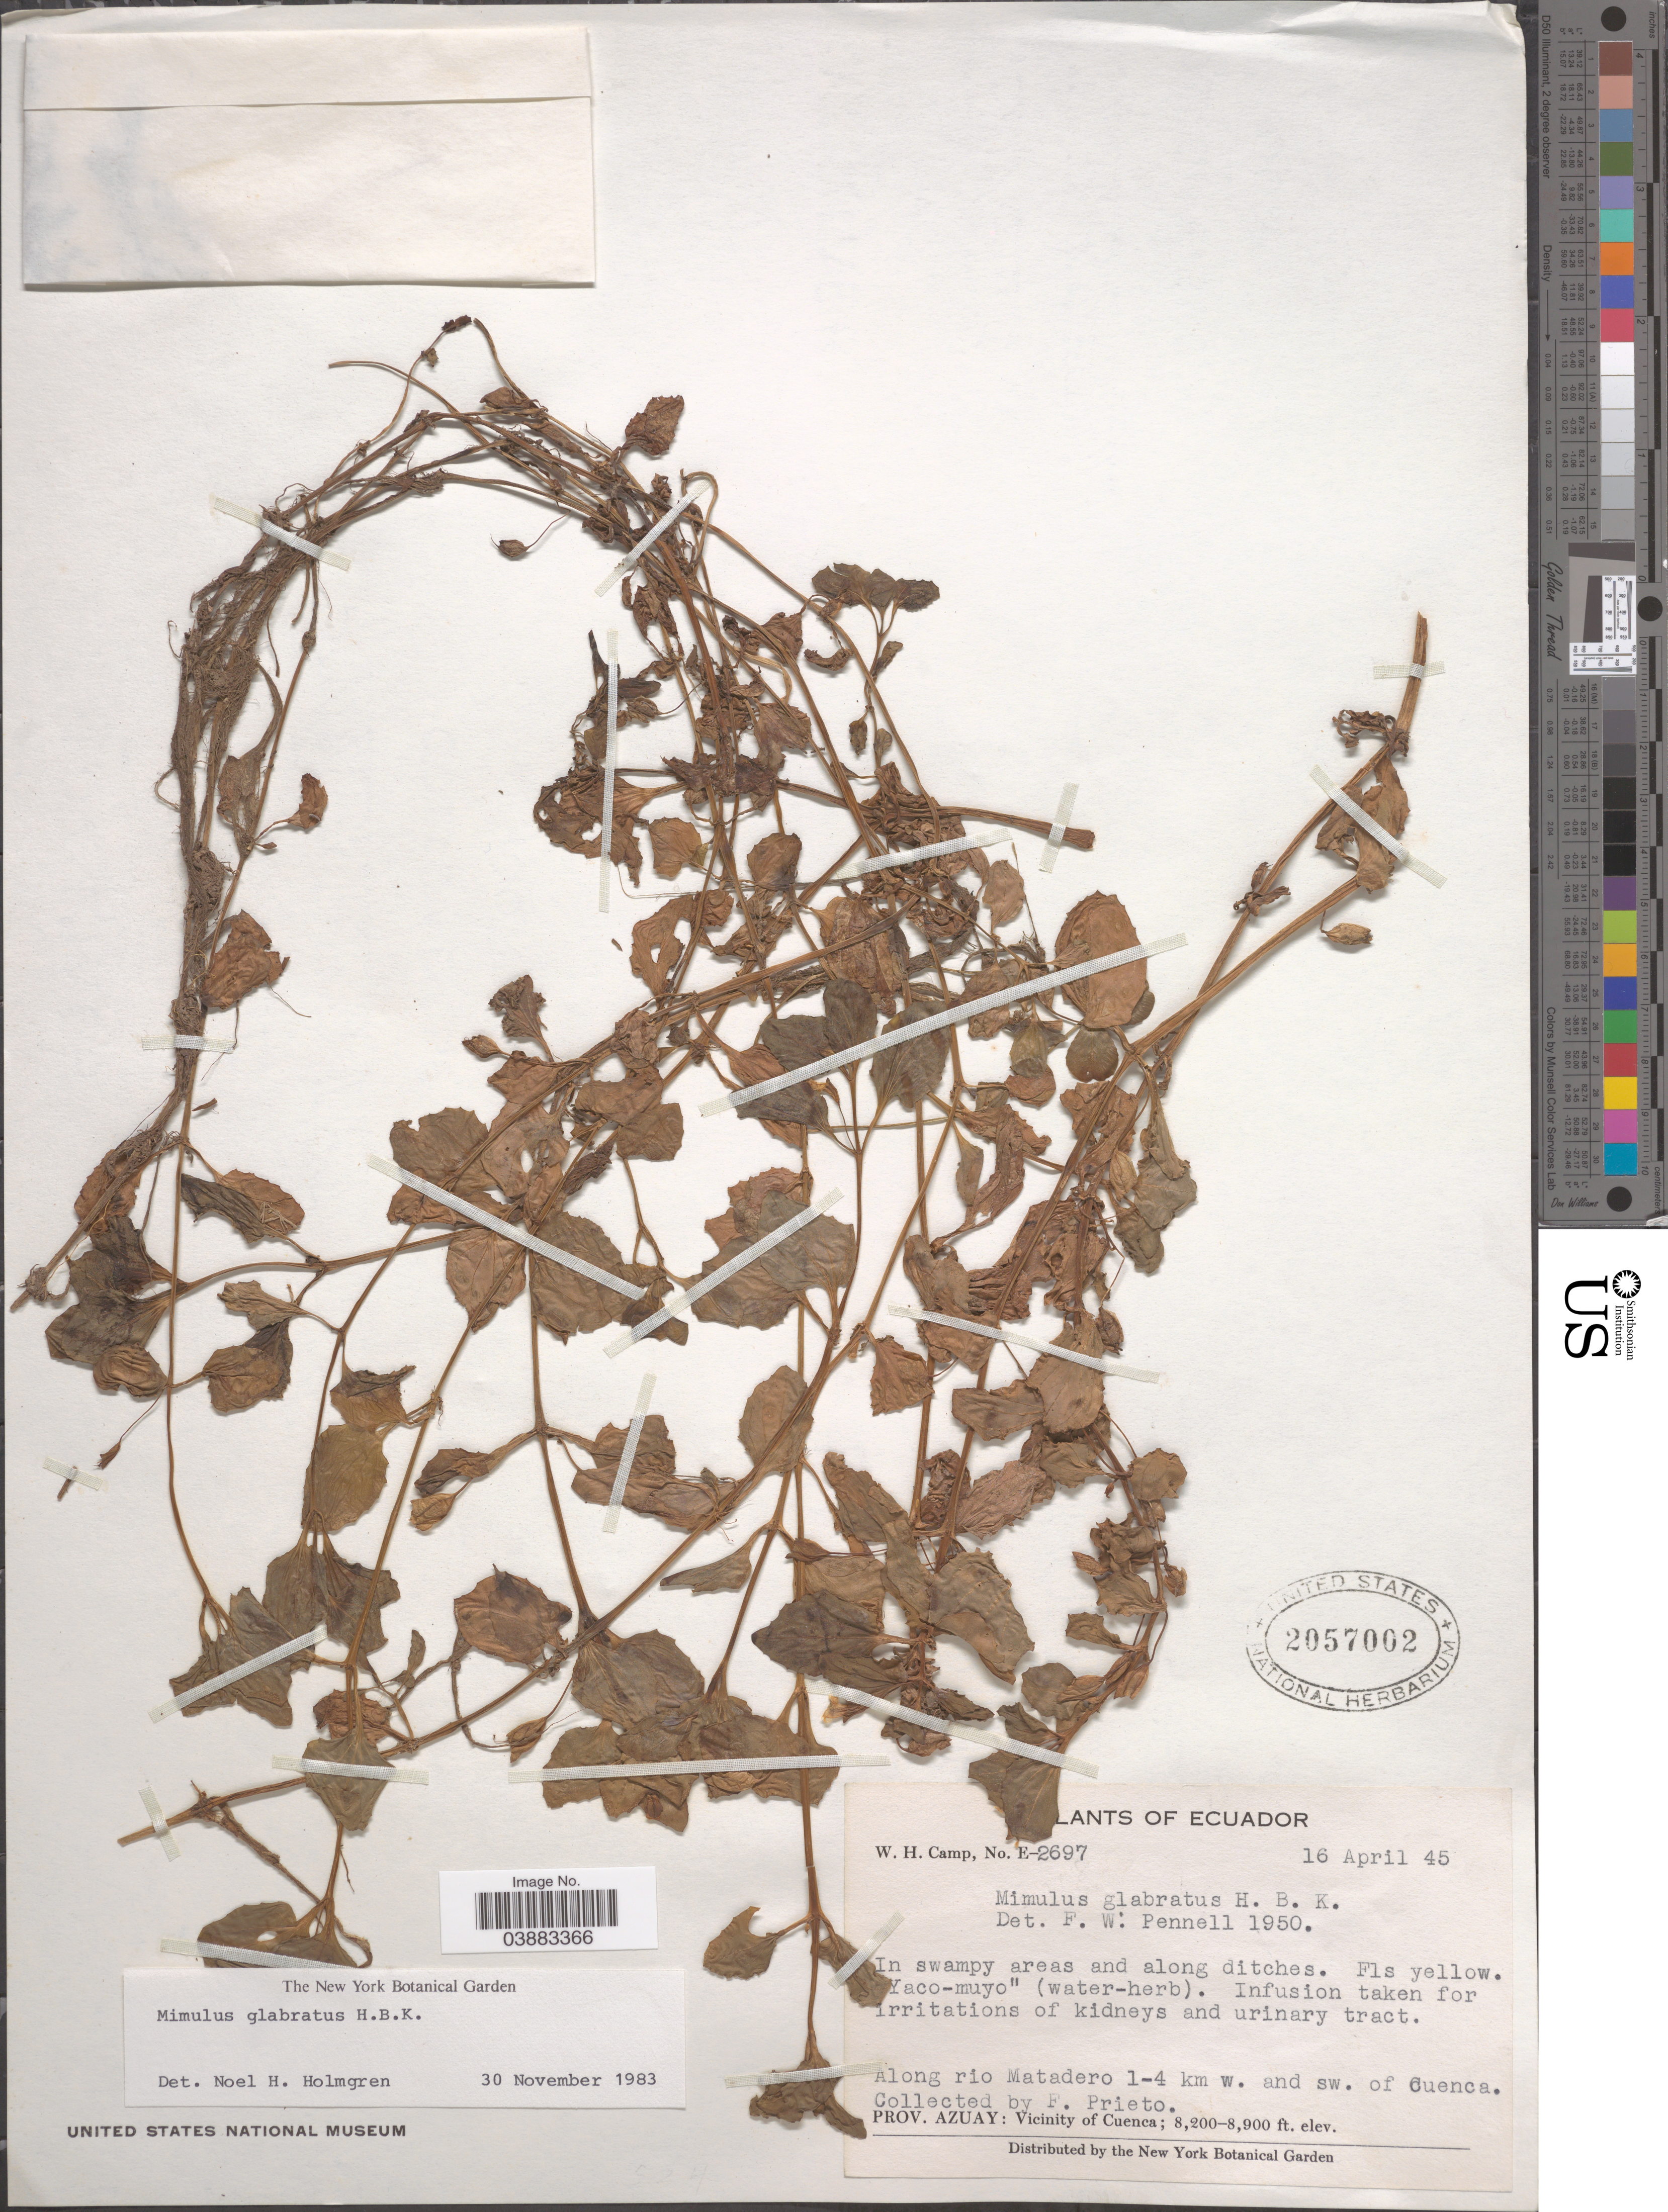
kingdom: Plantae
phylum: Tracheophyta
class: Magnoliopsida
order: Lamiales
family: Phrymaceae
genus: Mimulus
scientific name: Mimulus glabratus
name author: Kunth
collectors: W. H. Camp & F. Prieto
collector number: E-2697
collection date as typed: Transcribed d/m/y: 16/4/45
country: Ecuador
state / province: Azuay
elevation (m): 2499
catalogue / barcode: US 2057002